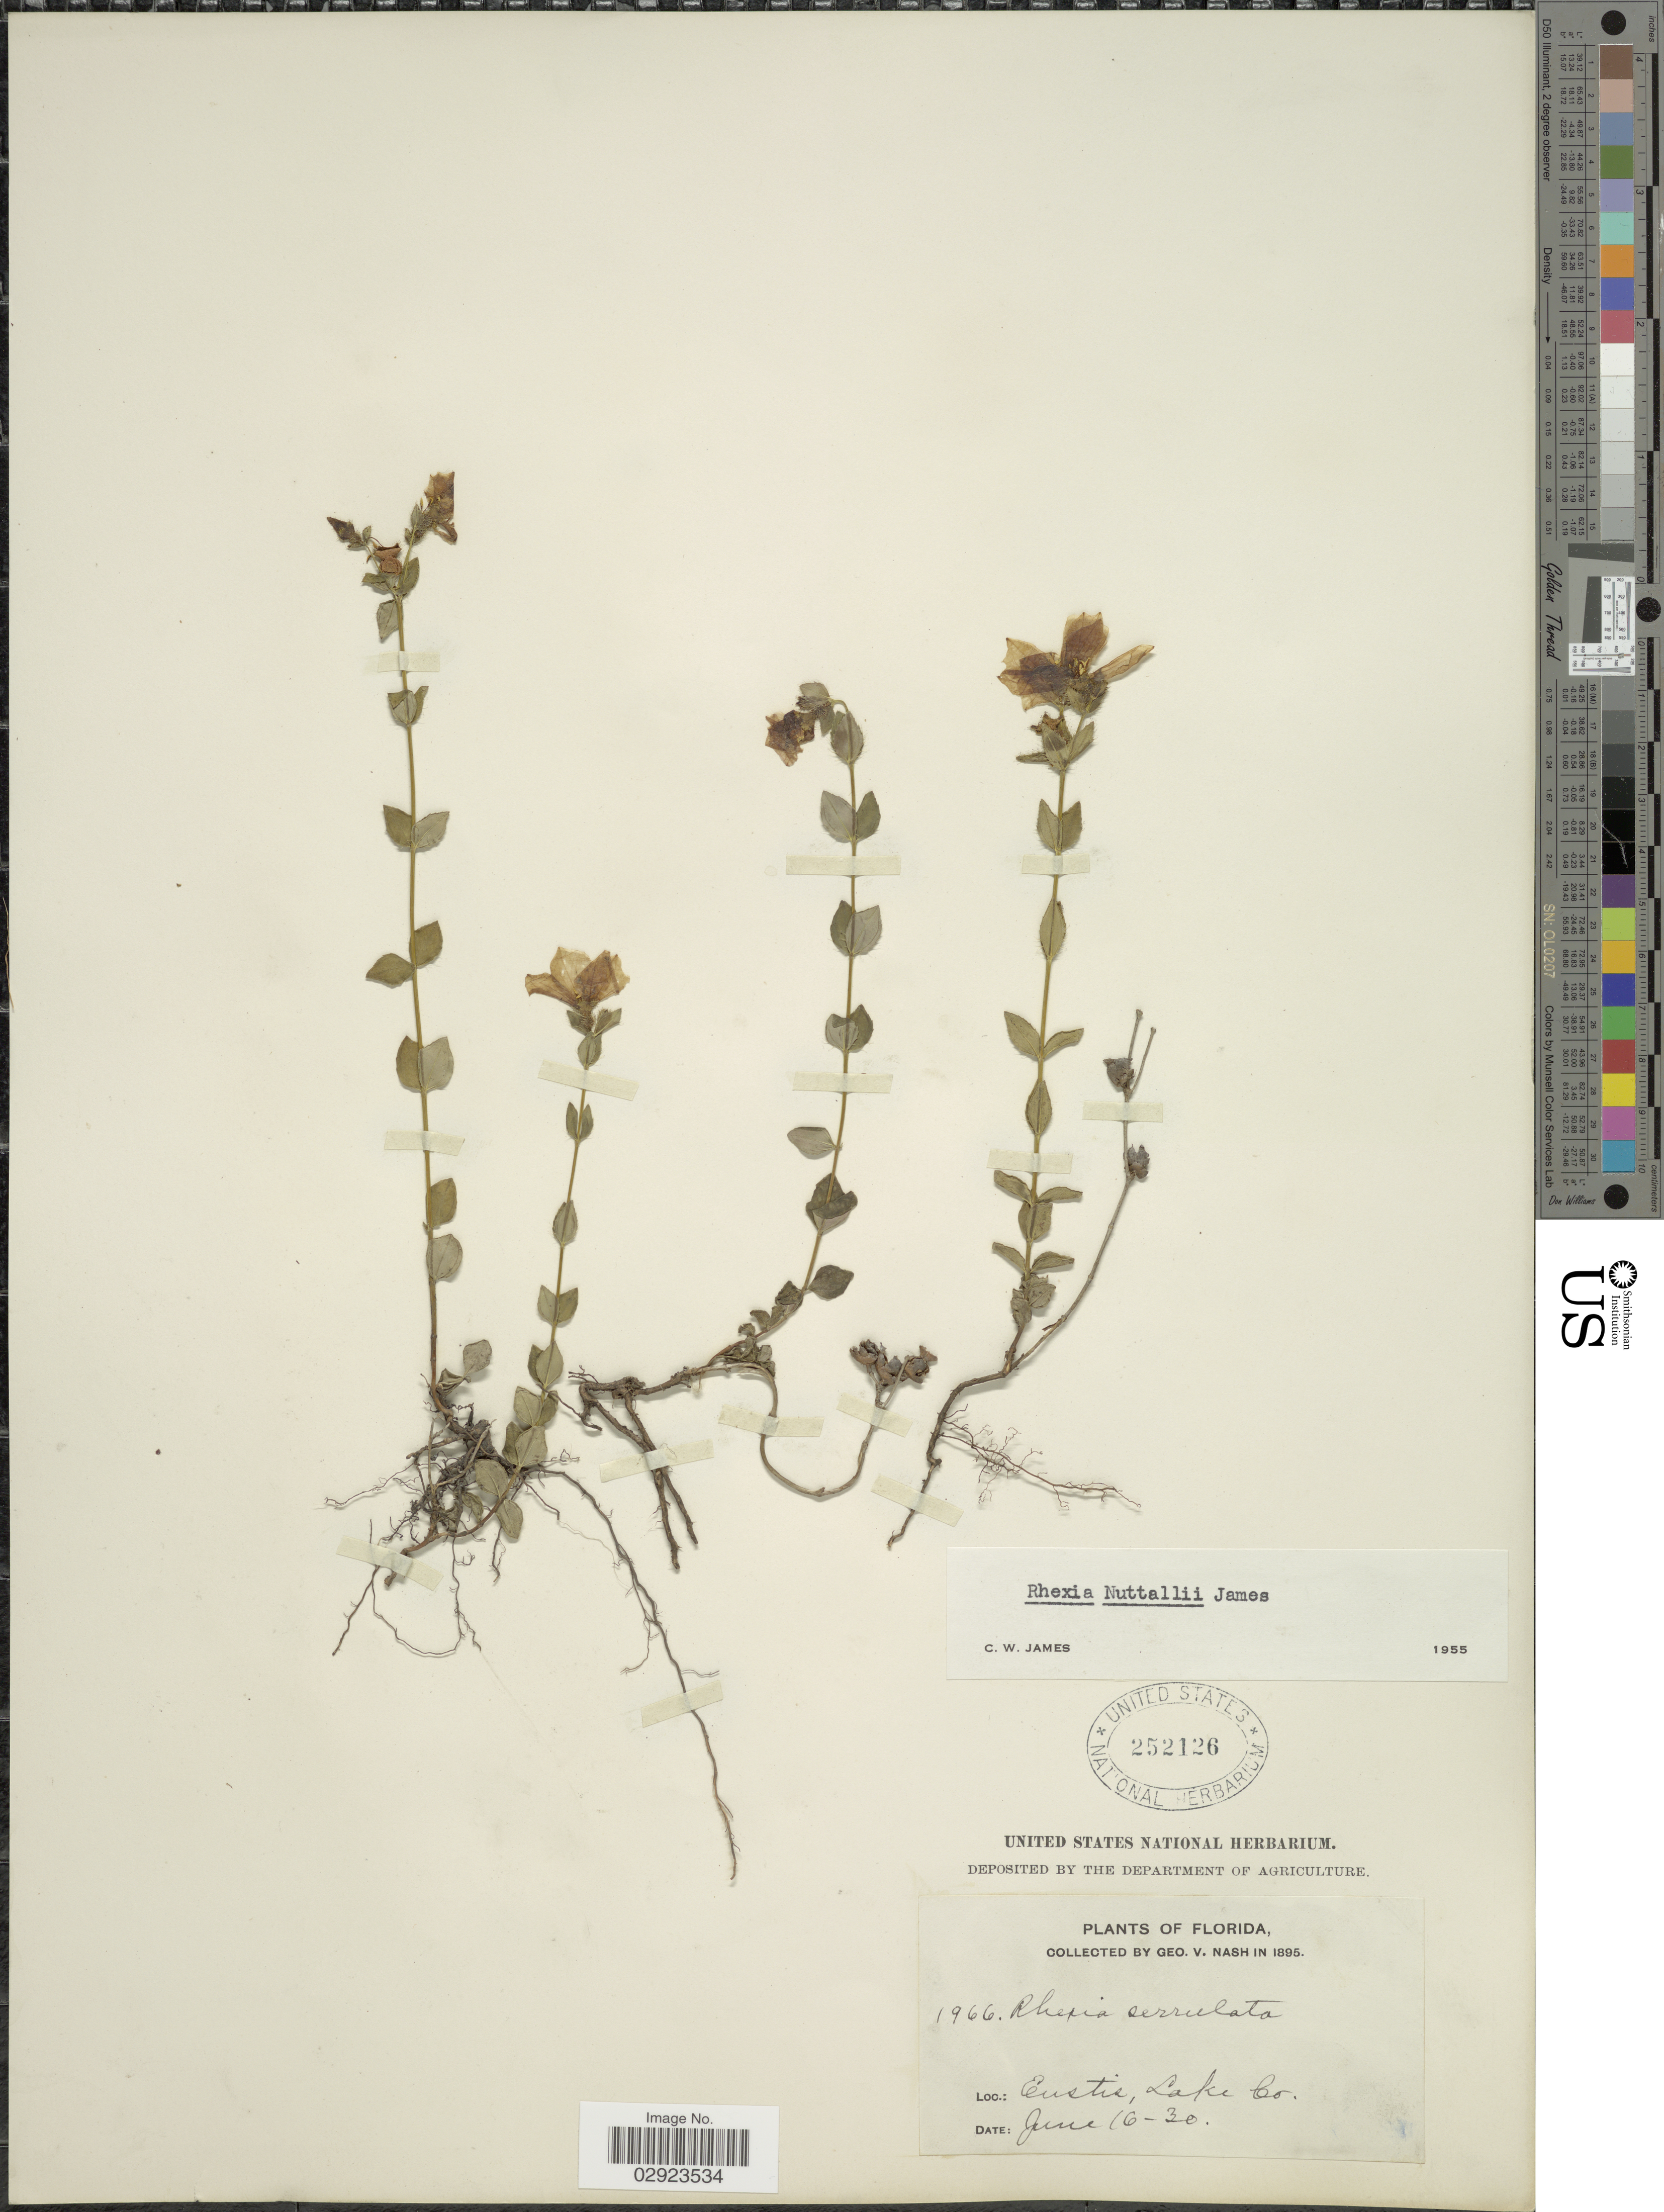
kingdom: Plantae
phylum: Tracheophyta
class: Magnoliopsida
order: Myrtales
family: Melastomataceae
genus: Rhexia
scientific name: Rhexia nuttallii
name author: C.W. James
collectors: G. V. Nash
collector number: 1966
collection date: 1895-06-16/1895-06-30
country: United States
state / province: Florida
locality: Eustis, Lake Co.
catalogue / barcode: US 252126